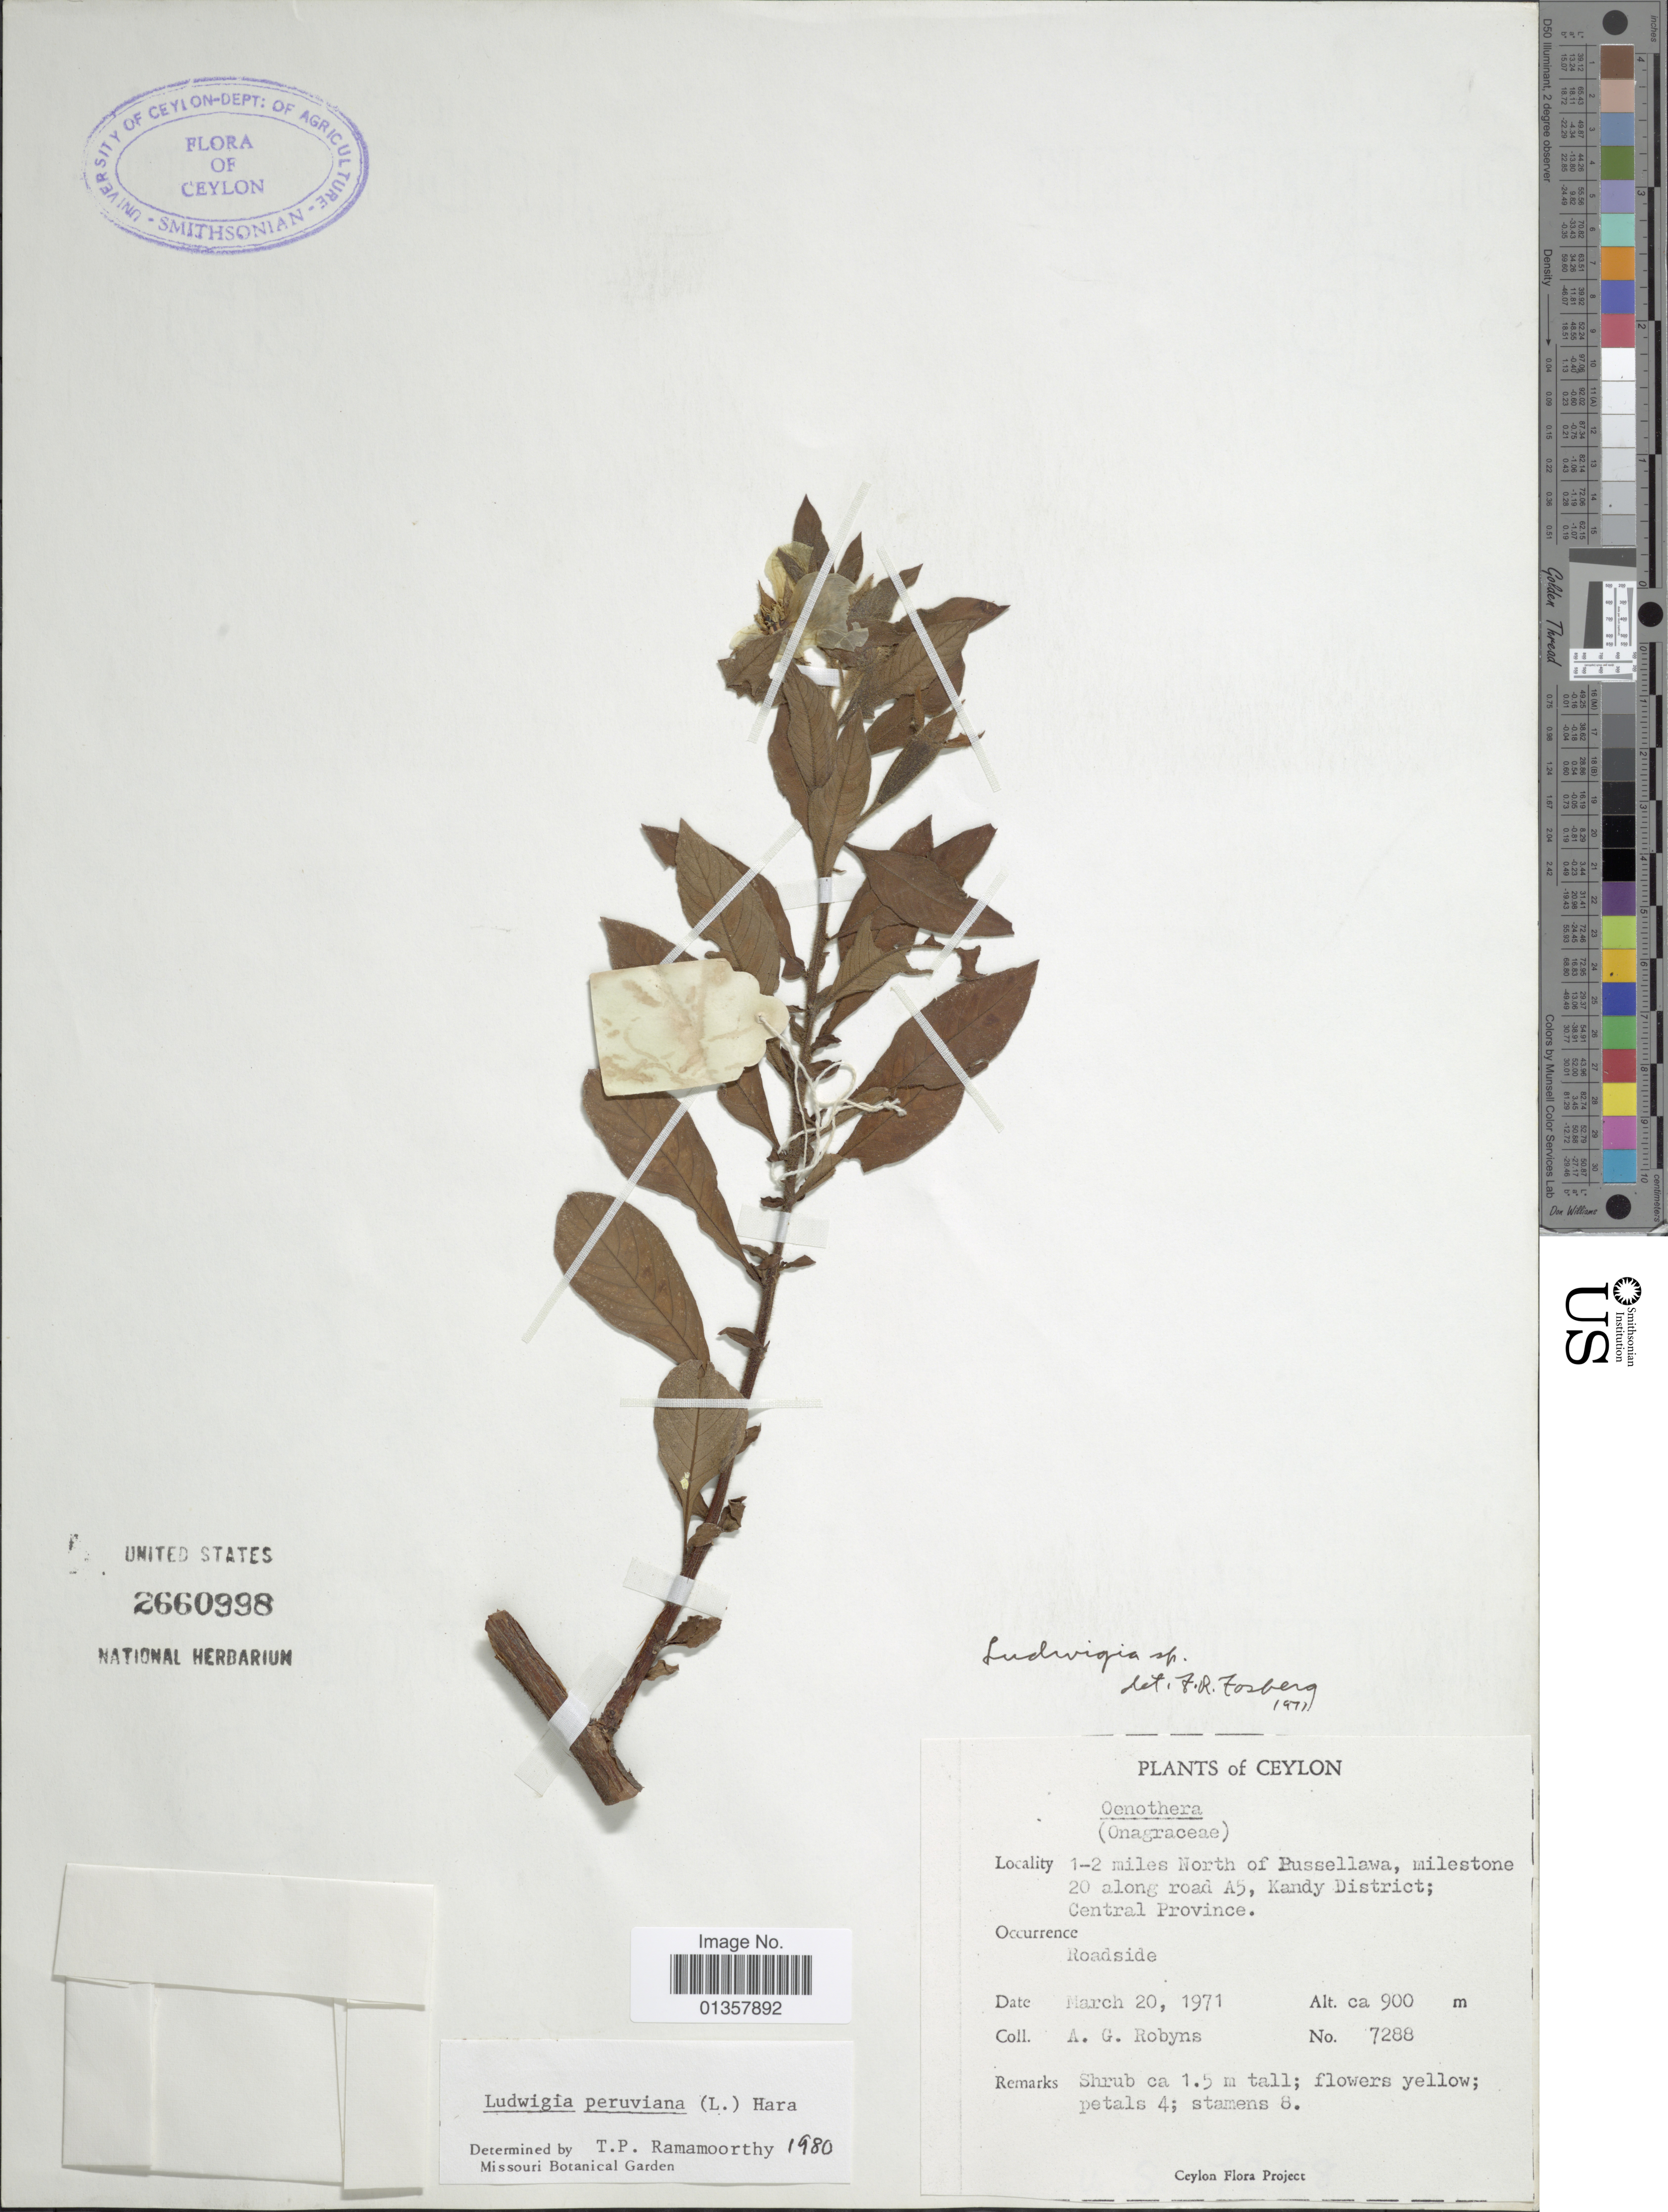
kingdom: Plantae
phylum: Tracheophyta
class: Magnoliopsida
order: Myrtales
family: Onagraceae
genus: Ludwigia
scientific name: Ludwigia peruviana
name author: (L.) H. Hara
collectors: A. G. Robyns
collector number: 7288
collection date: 1971-03-20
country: Sri Lanka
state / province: Central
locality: Ceylon. 1-2 miles North of Pussellawa, milestone 20 along road A5, Kandy District; Central Province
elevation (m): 900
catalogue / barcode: US 2660998